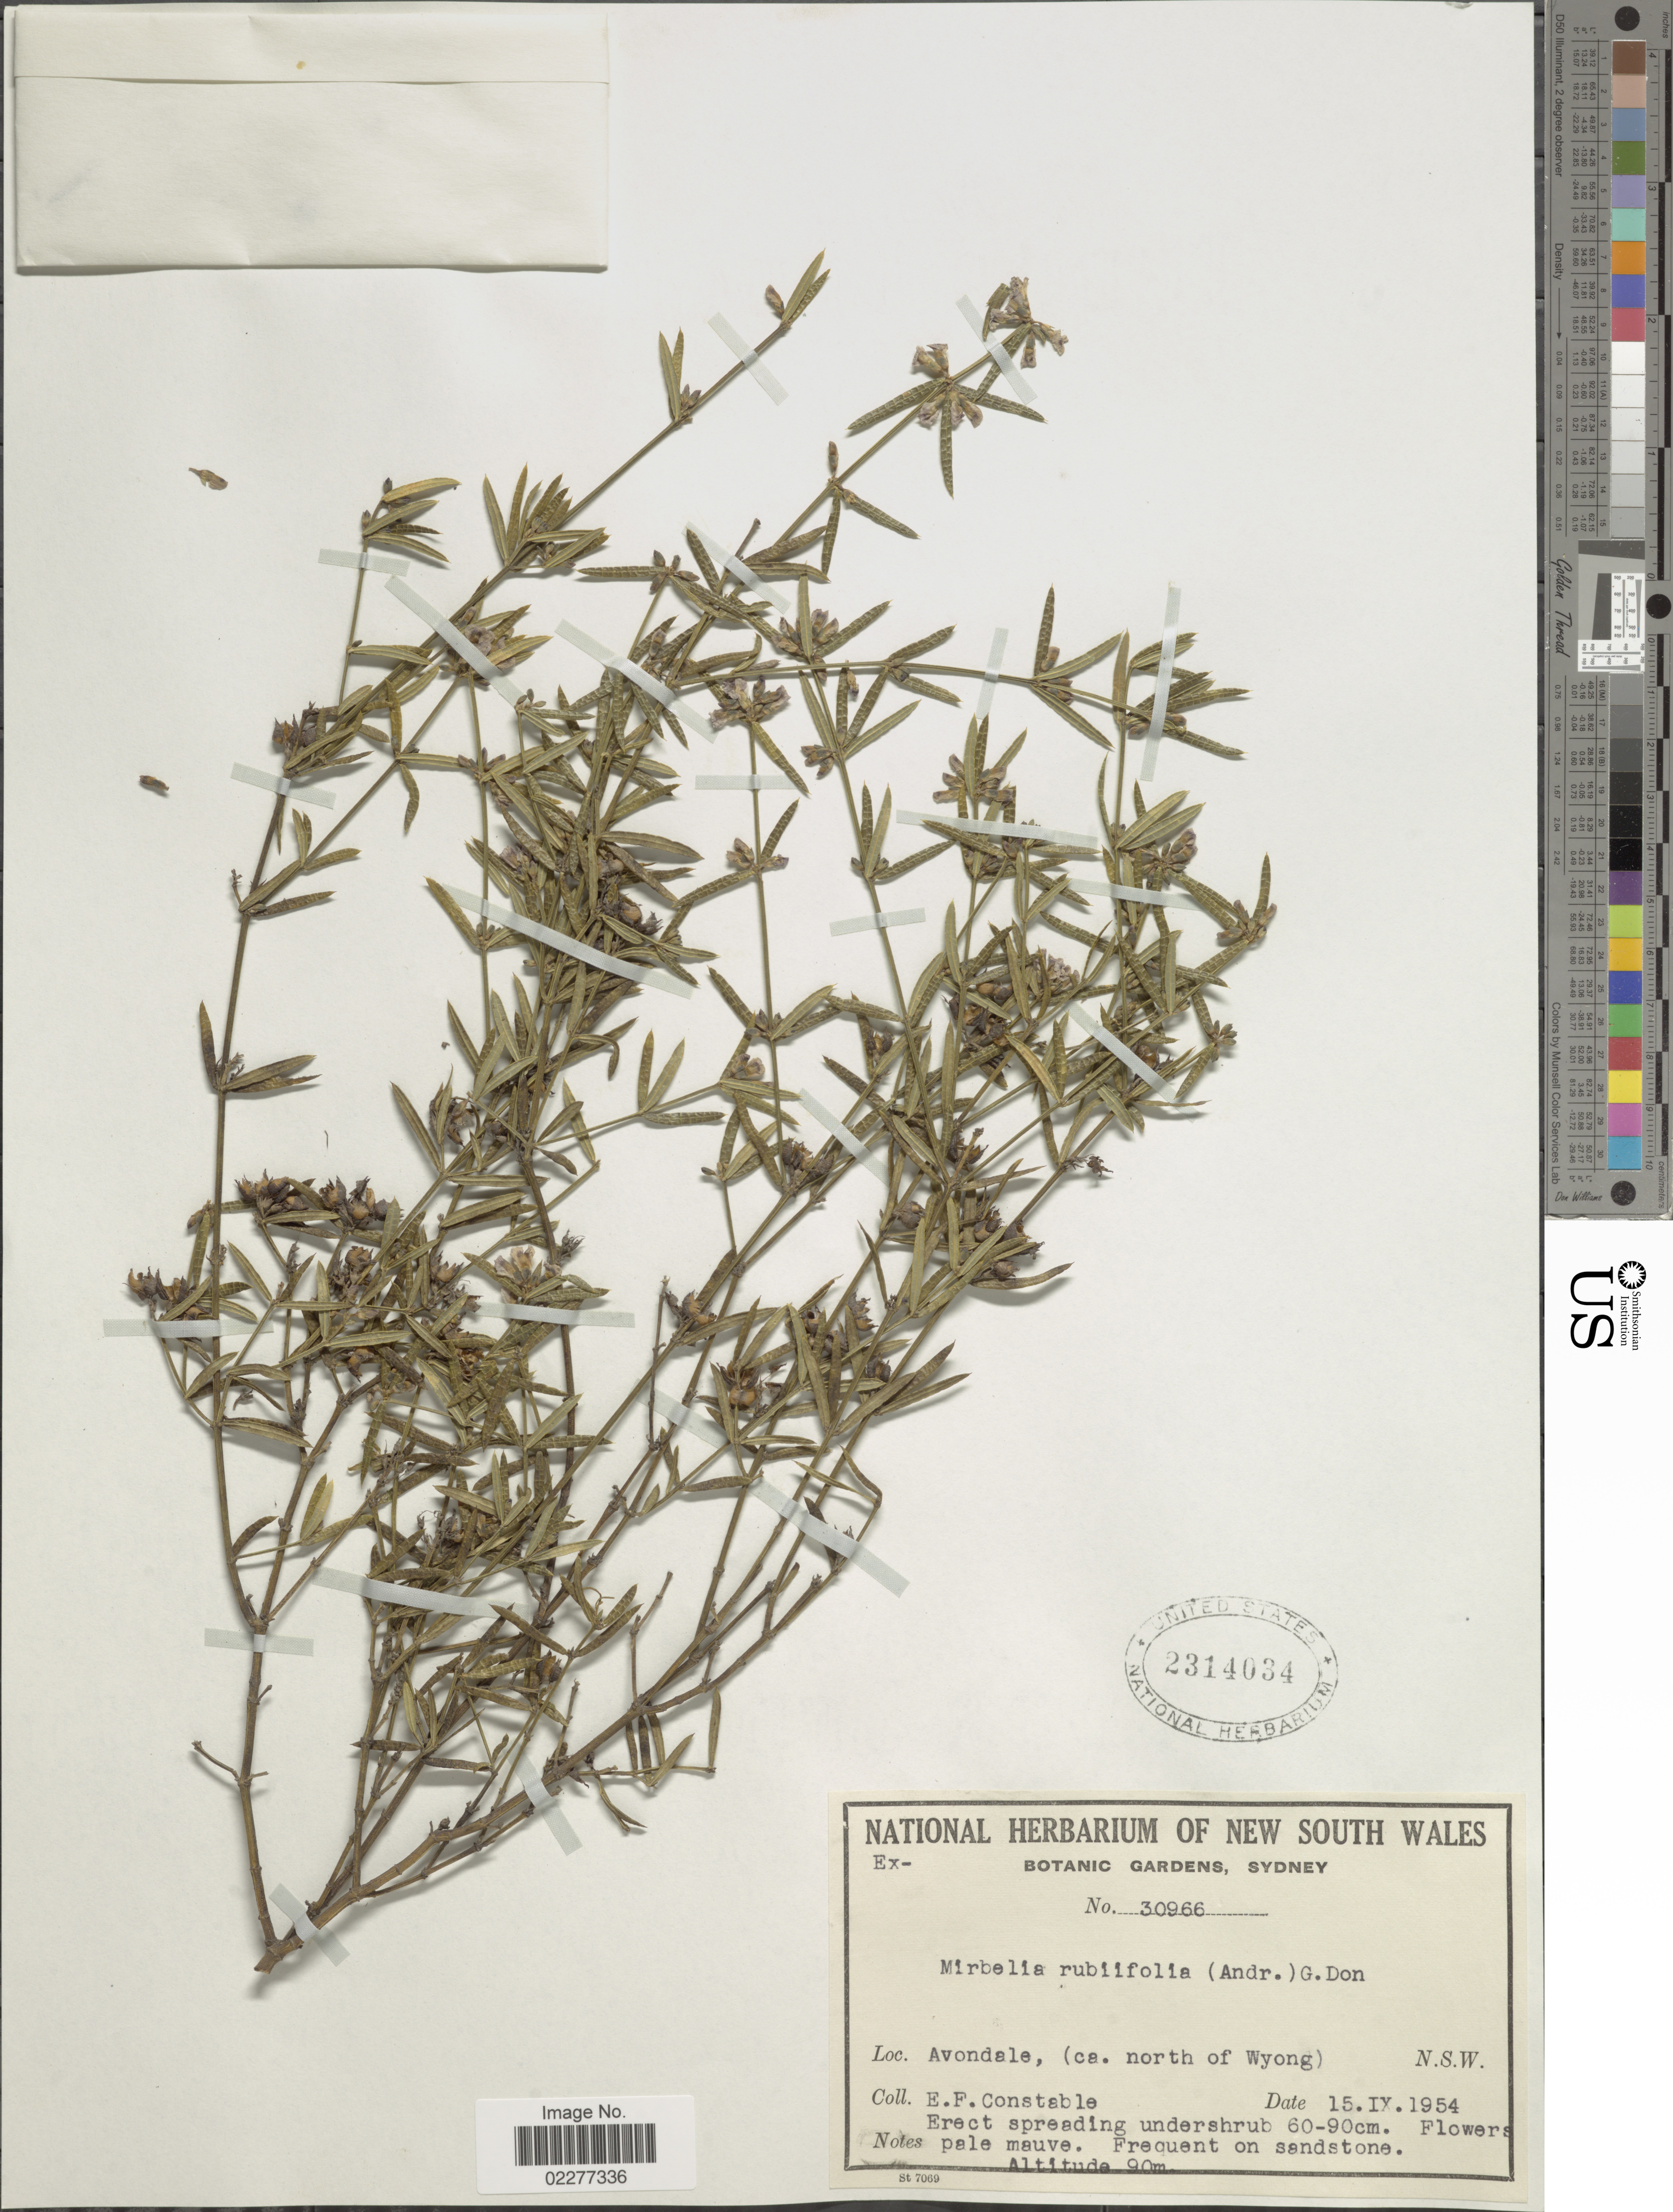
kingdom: Plantae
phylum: Tracheophyta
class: Magnoliopsida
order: Fabales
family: Fabaceae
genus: Mirbelia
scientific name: Mirbelia rubiifolia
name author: (Andrews) G. Don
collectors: E. F. Constable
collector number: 30966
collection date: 1954-09-15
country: Australia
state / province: New South Wales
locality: Avondale, (ca. north of Wyong)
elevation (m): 90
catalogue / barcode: US 2314034